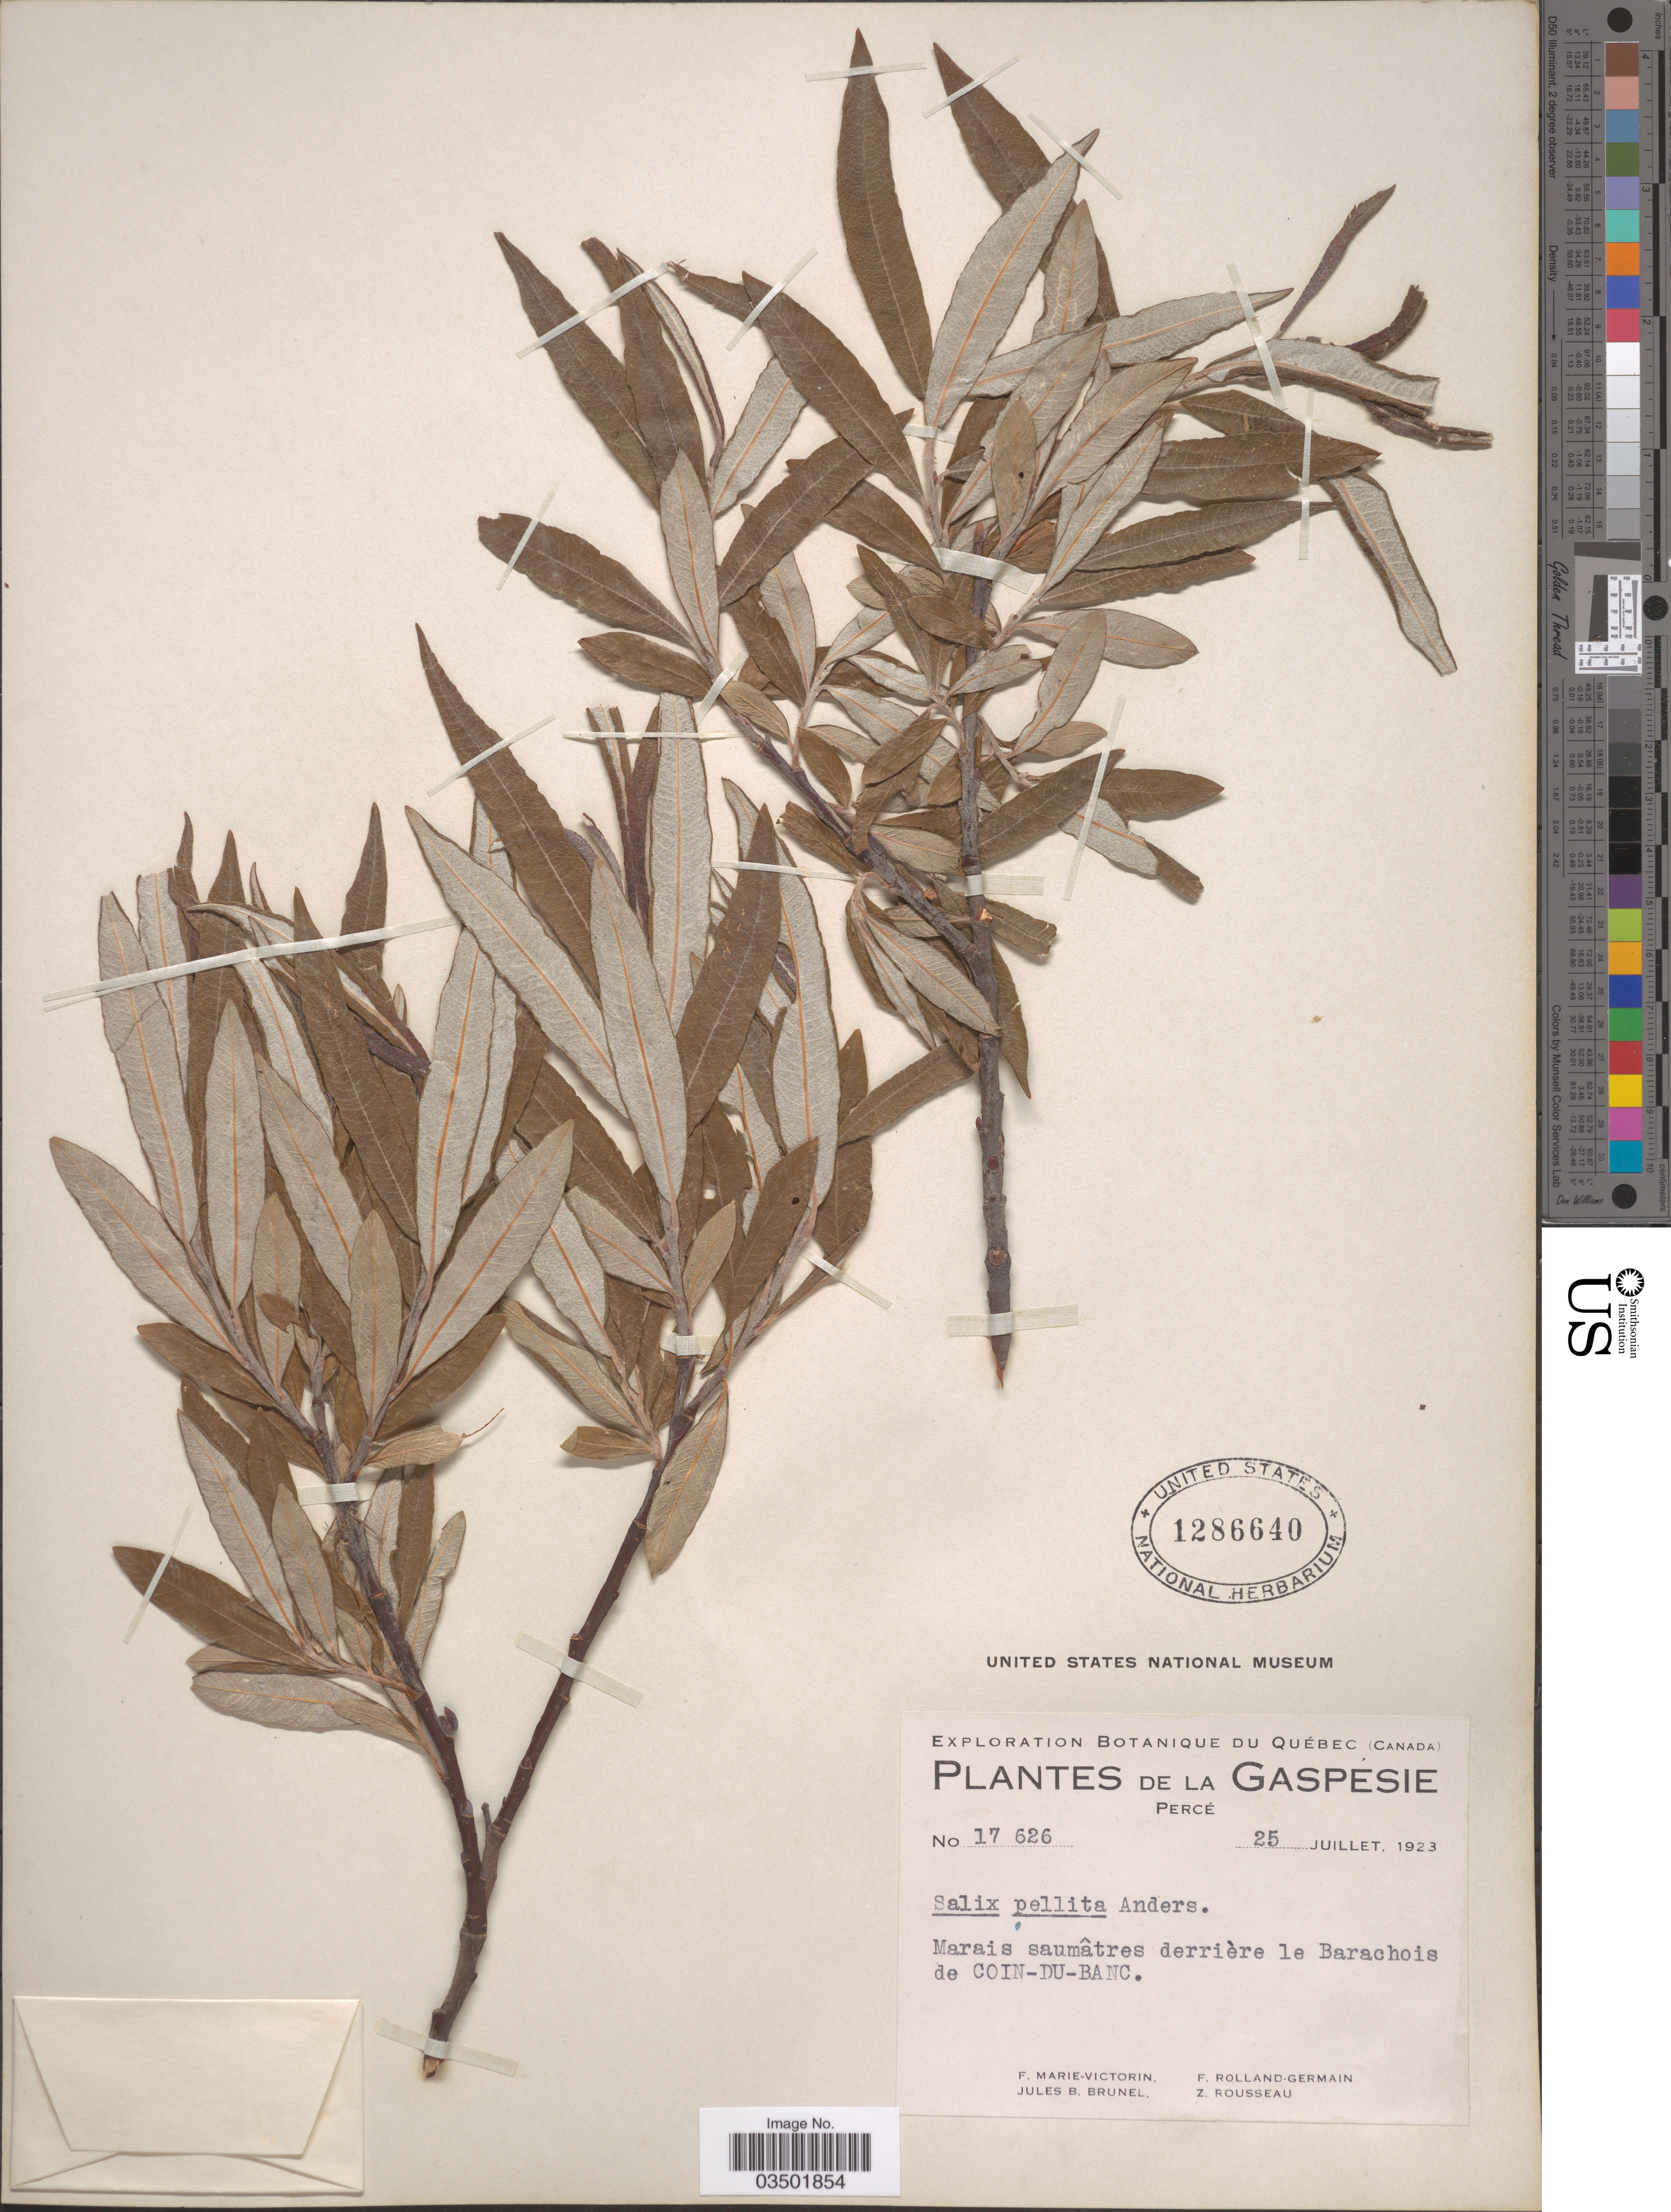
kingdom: Plantae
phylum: Tracheophyta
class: Magnoliopsida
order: Malpighiales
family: Salicaceae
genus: Salix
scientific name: Salix pellita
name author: (Andersson) Bebb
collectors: F. Marie-Victorin, J. Brunel, Rolland-Germain & Z. Rousseau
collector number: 17626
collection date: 1923-07-25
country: Canada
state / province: Quebec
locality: De la Gaspesie, Percé. Marais saumâtres derrière le Barachois de Coin-Du-Banc.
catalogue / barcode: US 1286640